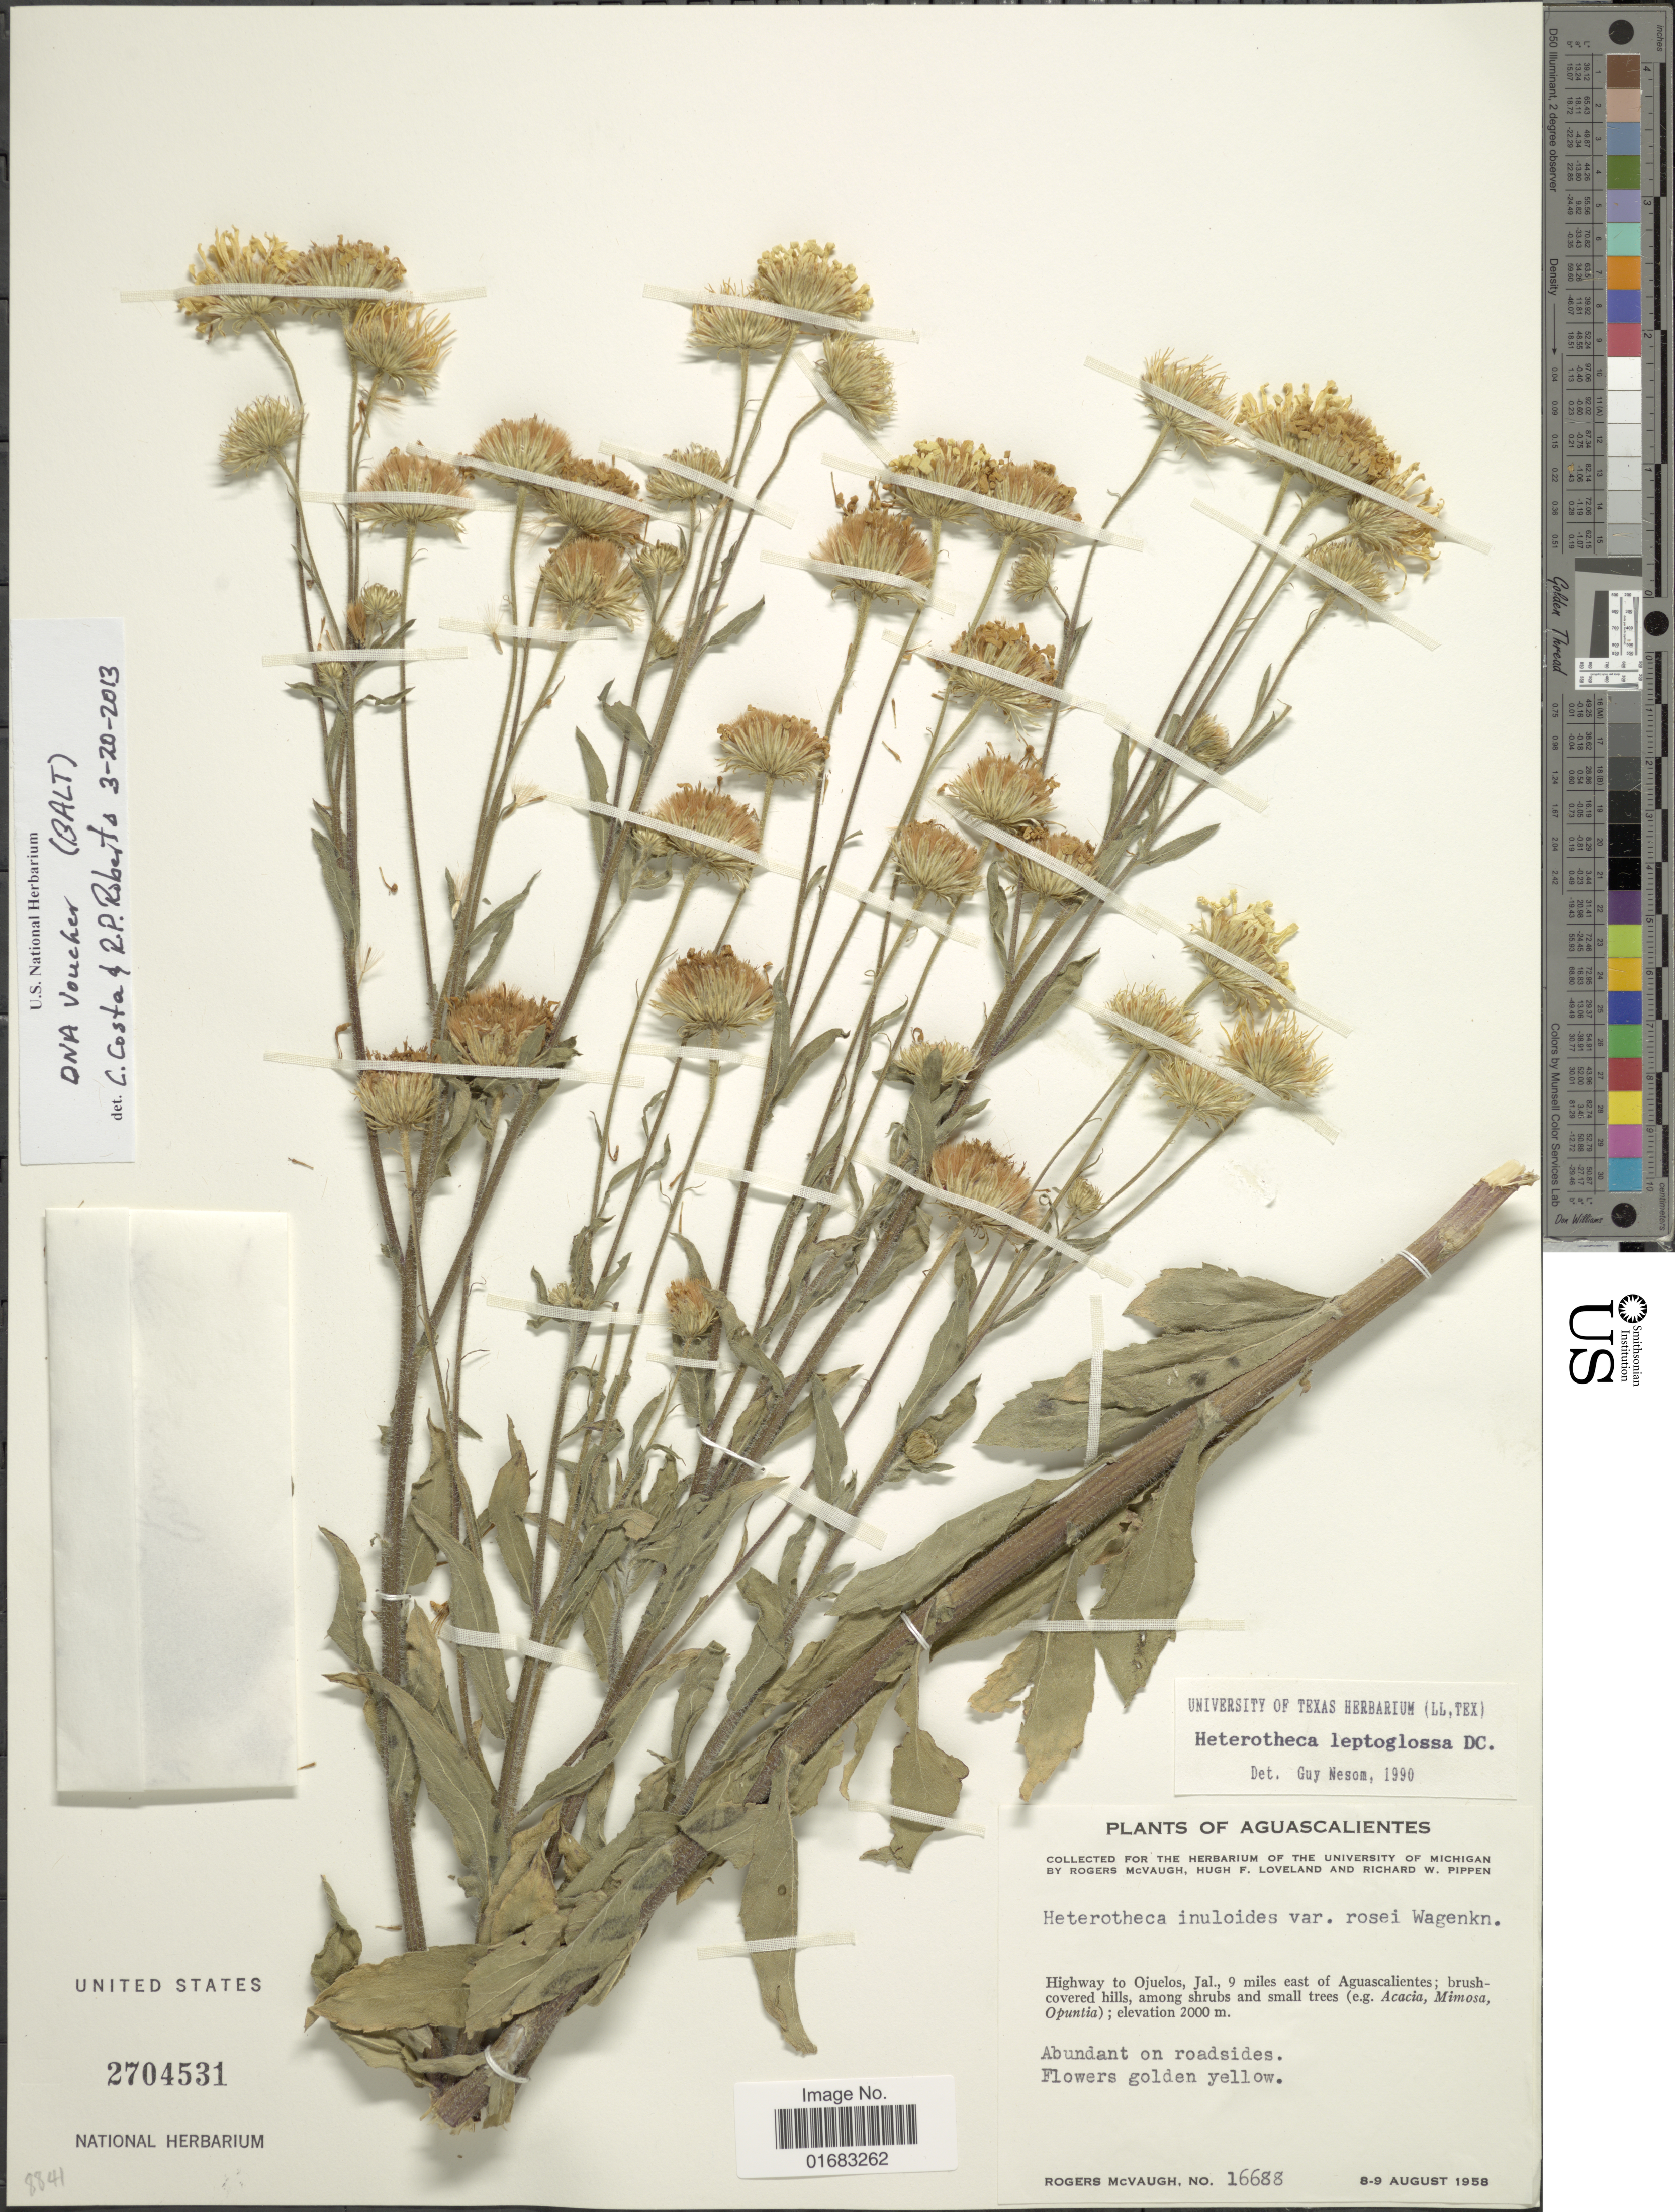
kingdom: Plantae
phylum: Tracheophyta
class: Magnoliopsida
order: Asterales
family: Asteraceae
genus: Heterotheca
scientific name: Heterotheca leptoglossa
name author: DC.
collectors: R. McVaugh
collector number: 16688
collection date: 1958-08-08/1958-08-09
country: Mexico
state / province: Aguascalientes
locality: Aguascalientes. Highway to Ojuelos, Jal., 9 miles east of Aguascalientes; brushcovered hills,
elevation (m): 2000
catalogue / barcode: US 2704531